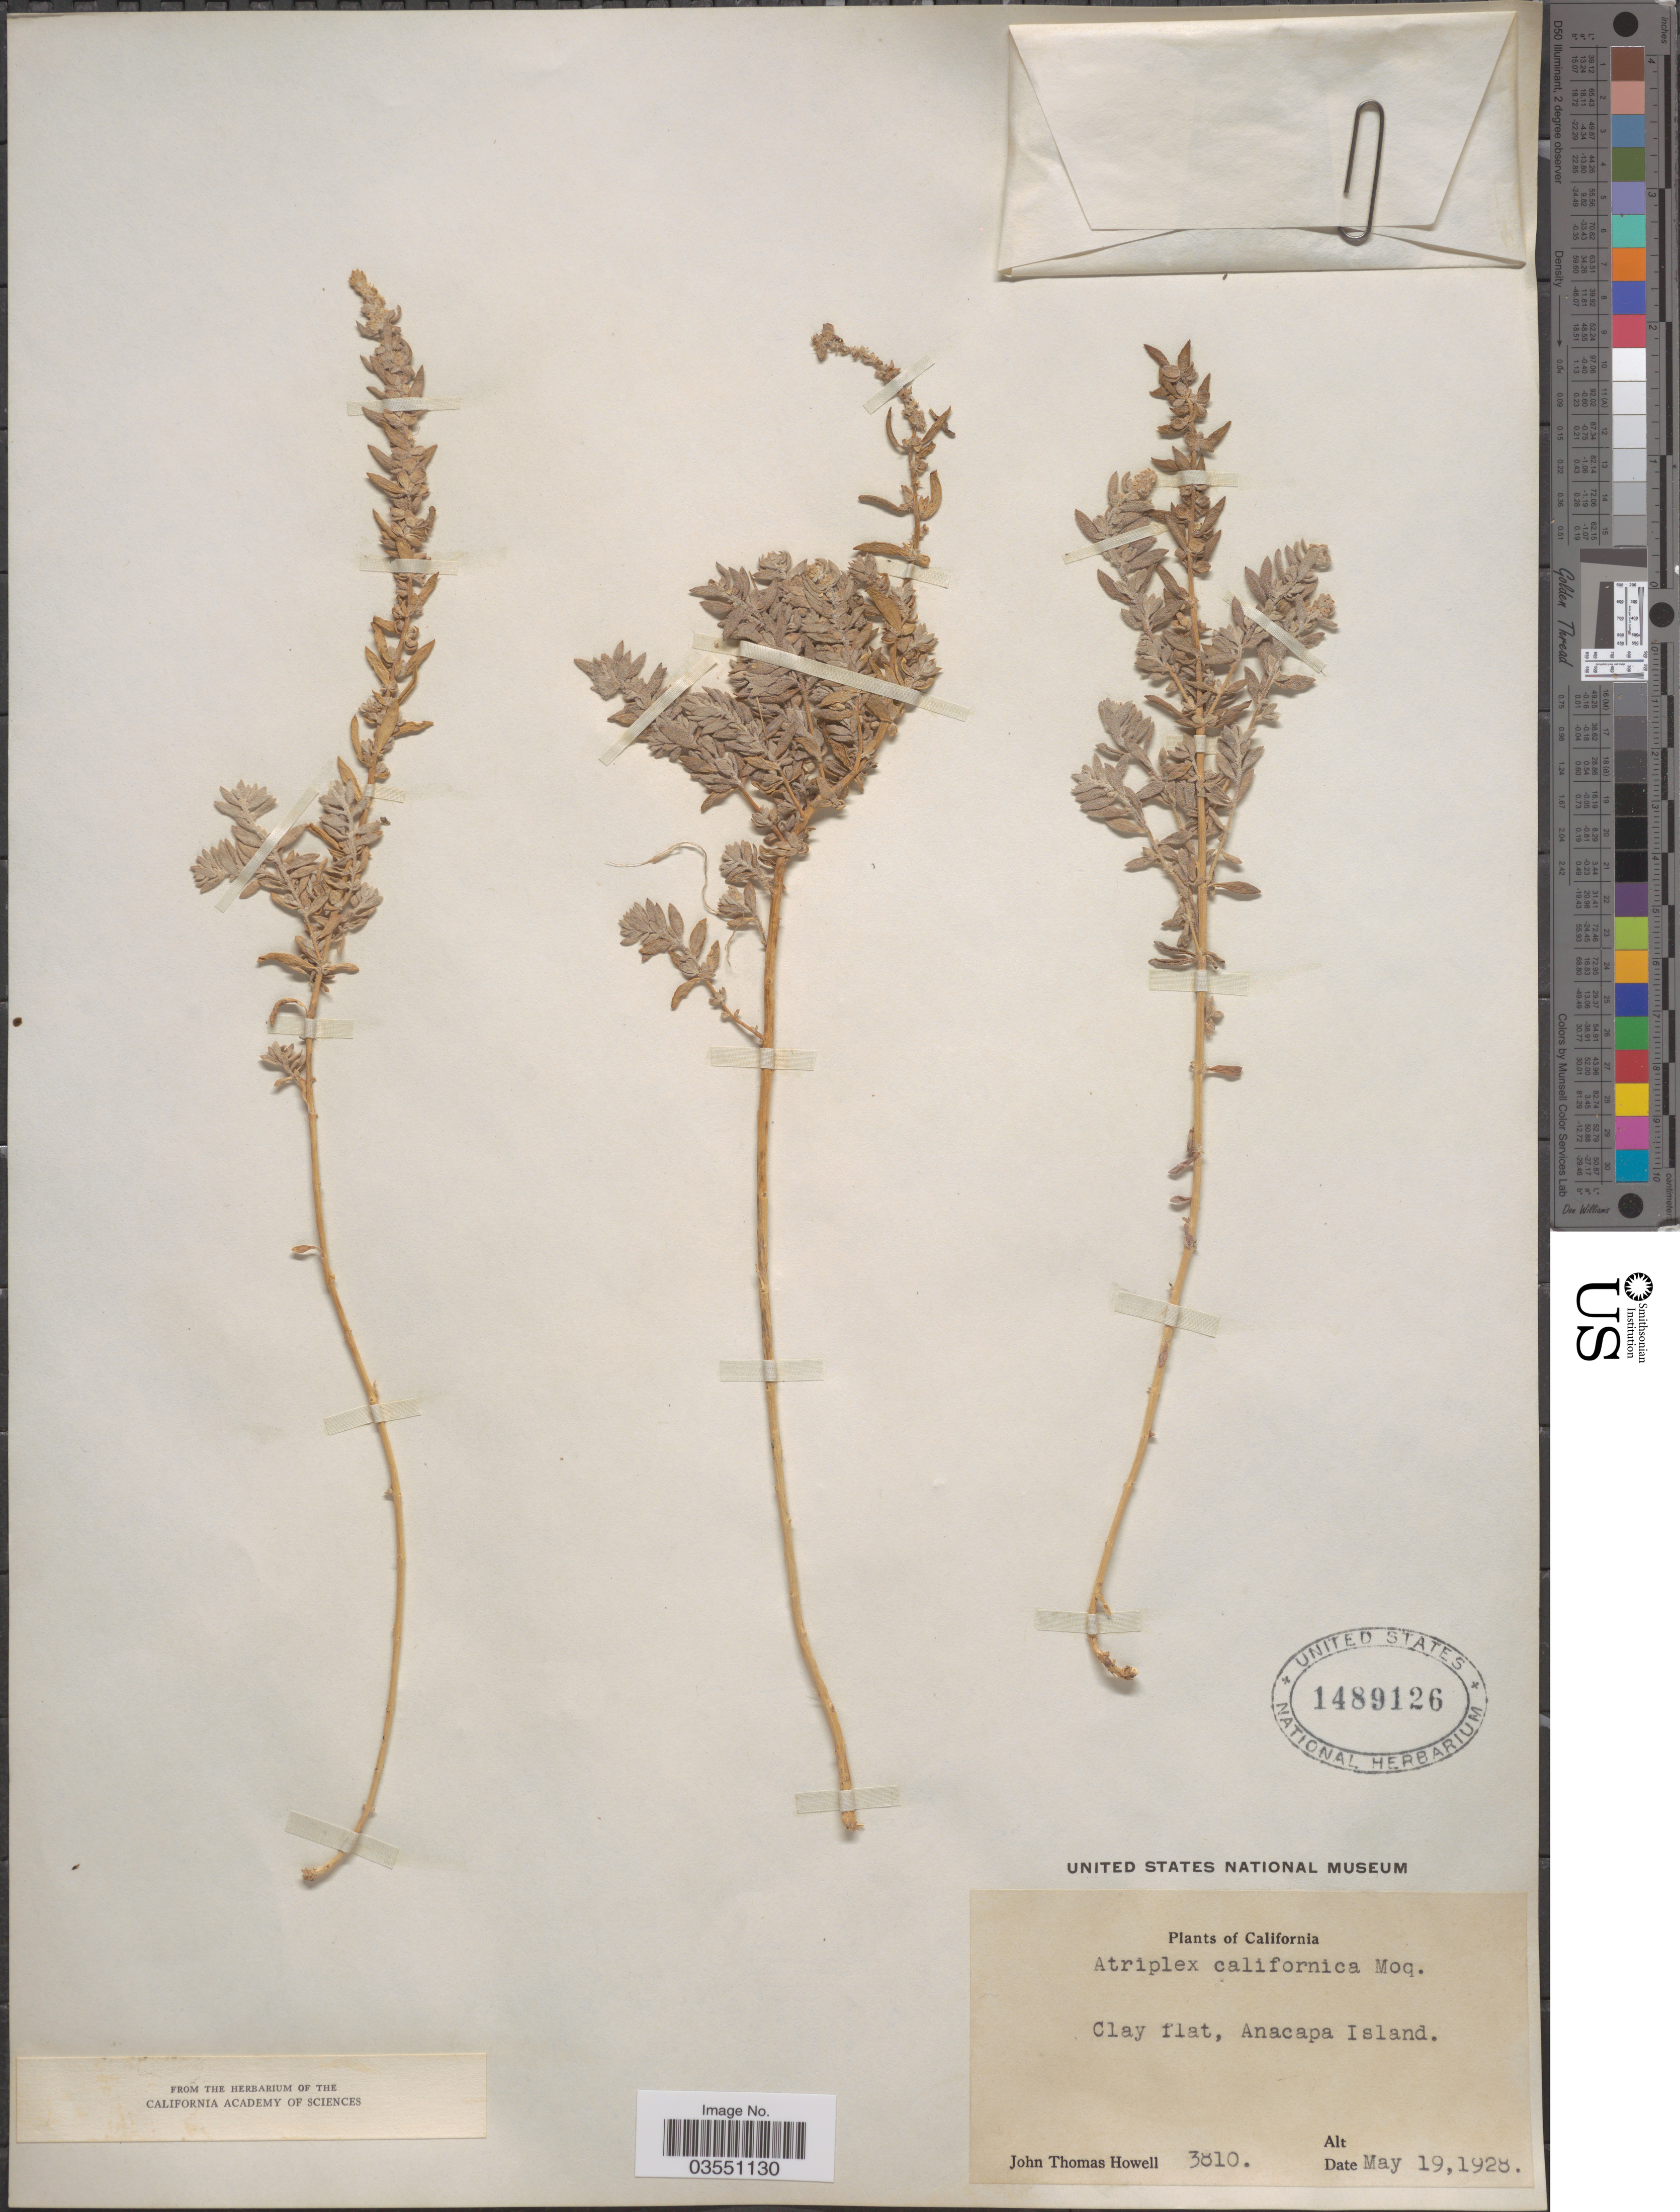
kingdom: Plantae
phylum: Tracheophyta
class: Magnoliopsida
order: Caryophyllales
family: Amaranthaceae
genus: Extriplex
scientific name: Extriplex californica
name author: (Moq.) E.H. Zacharias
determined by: Strong, Mark T., (BOT), Smithsonian Institution - National Museum of Natural History (UNITED STATES)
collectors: J. T. Howell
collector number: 3810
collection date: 1928-05-19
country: United States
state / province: California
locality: Anacapa Island.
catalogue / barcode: US 1489126